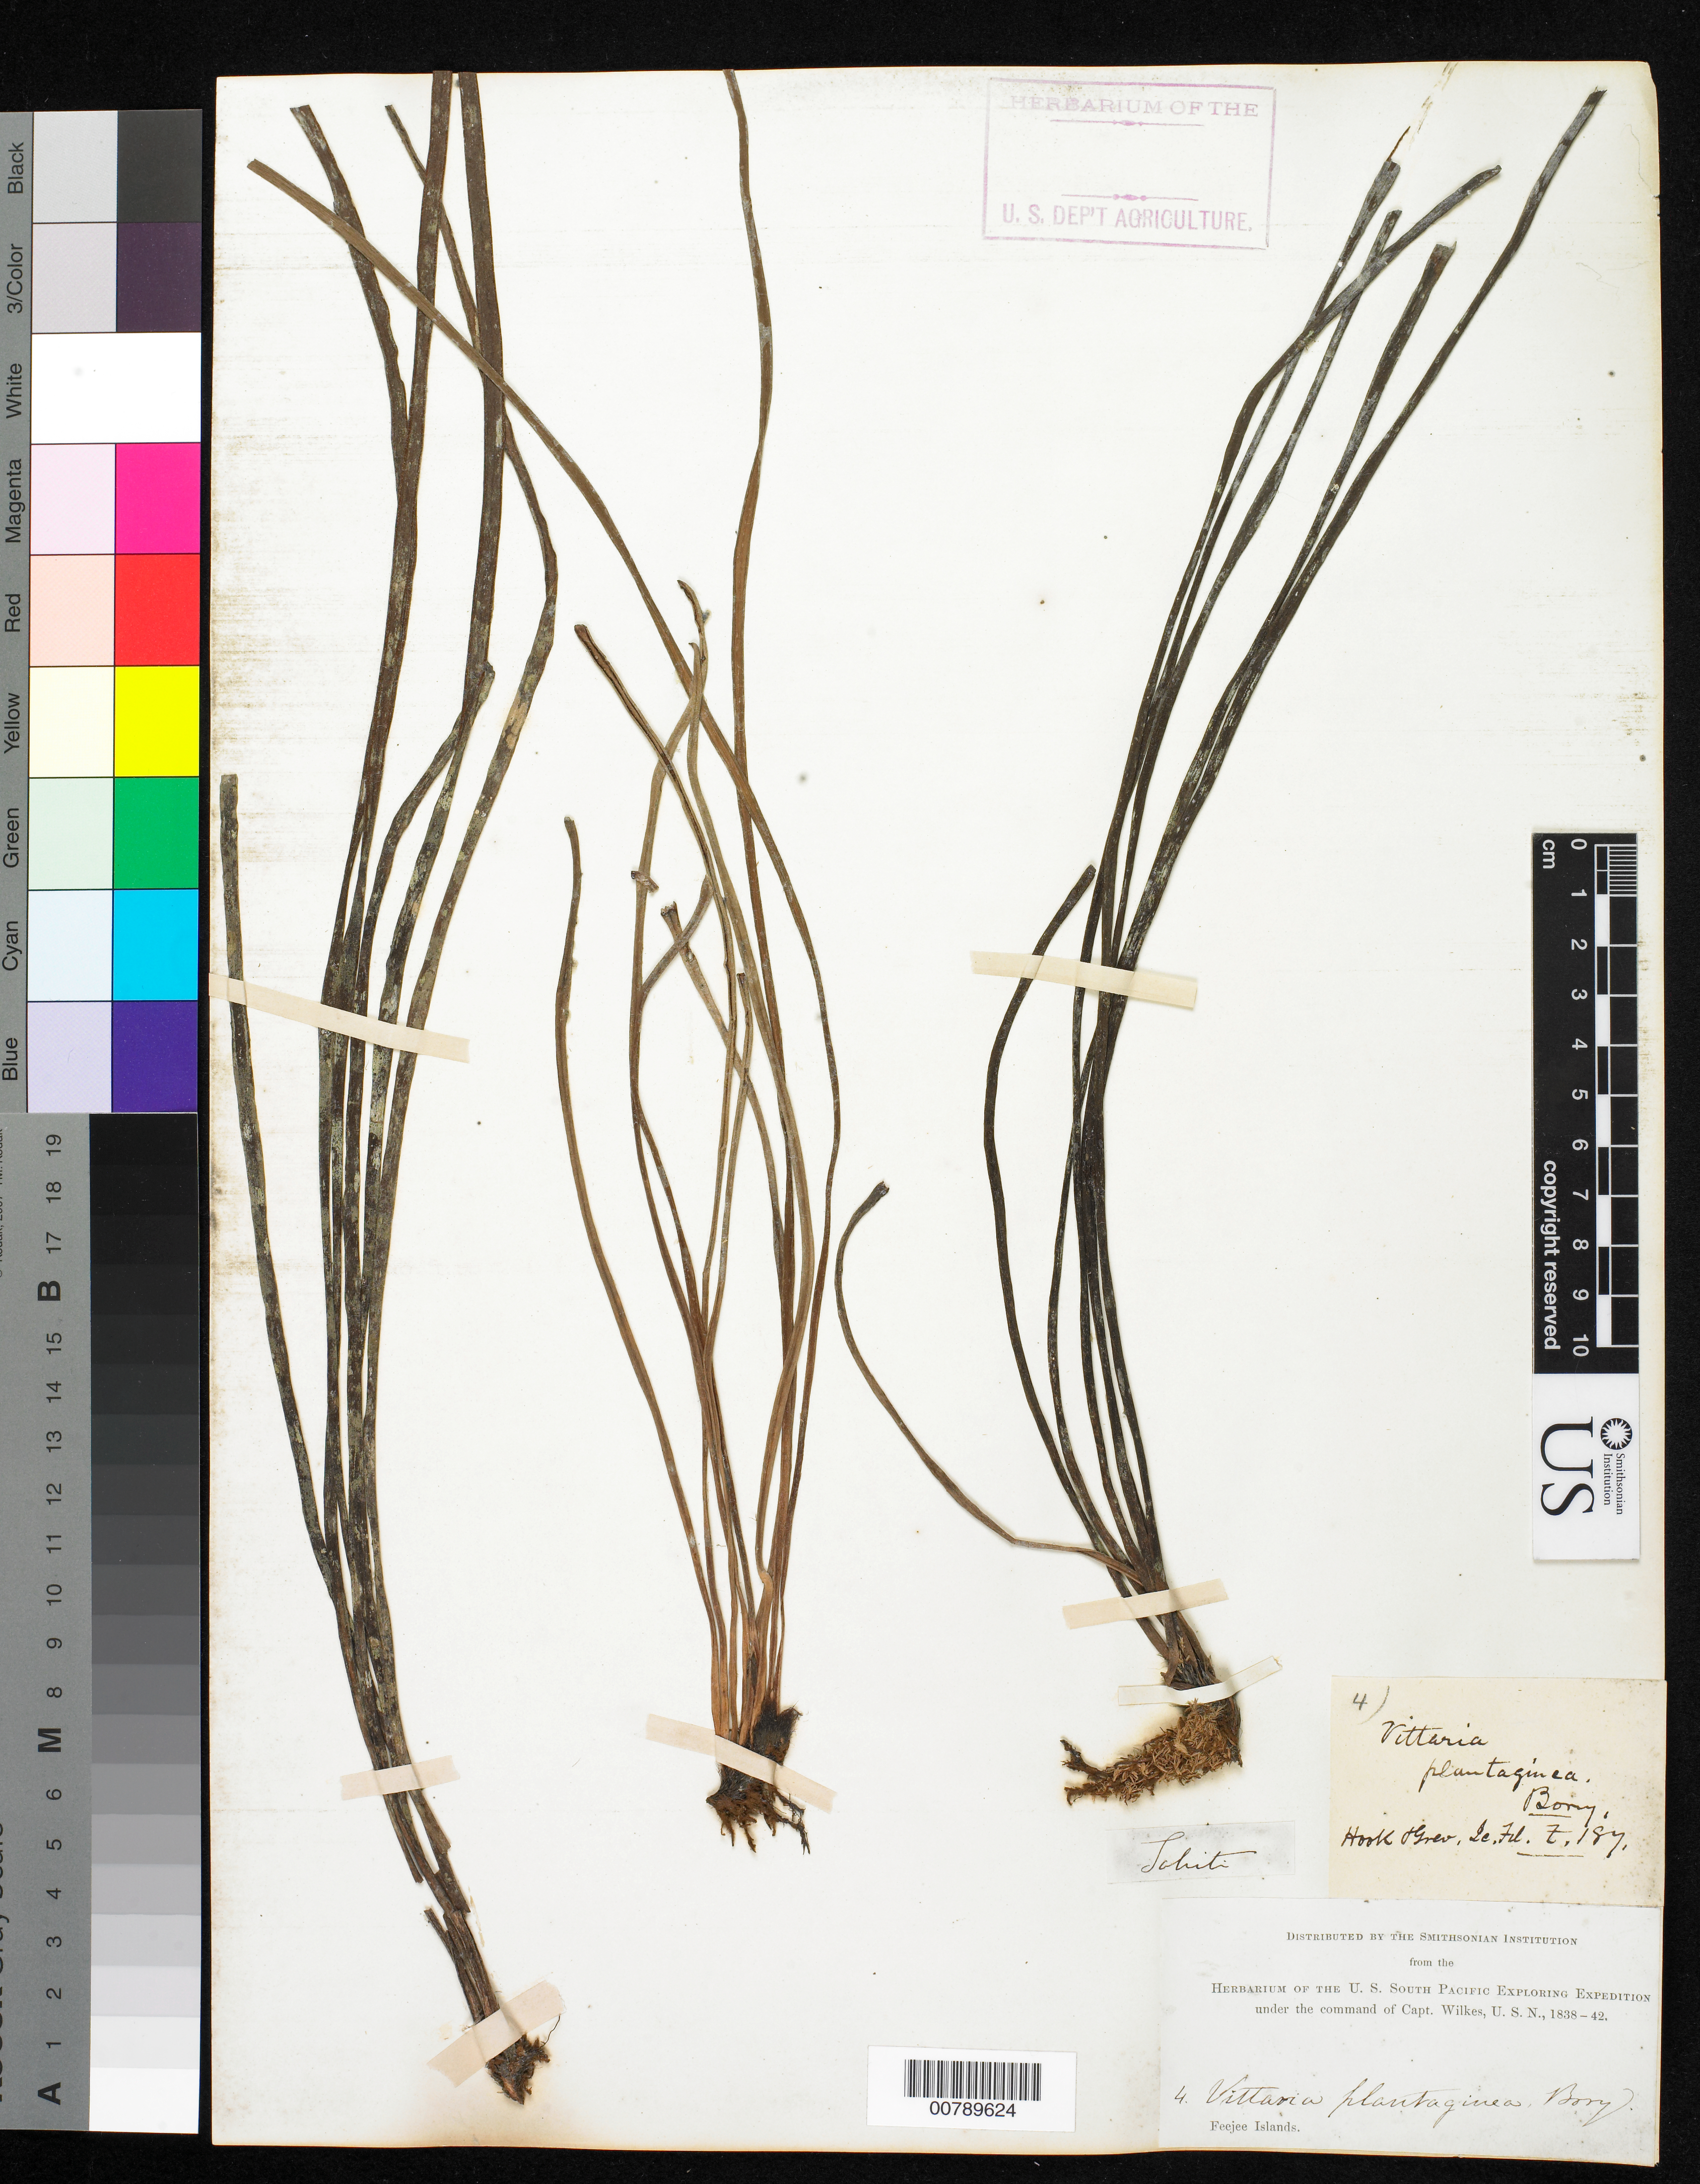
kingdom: Plantae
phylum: Tracheophyta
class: Polypodiopsida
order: Polypodiales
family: Pteridaceae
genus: Haplopteris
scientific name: Haplopteris elongata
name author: (Sw.) Crane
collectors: Wilkes Explor. Exped.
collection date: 1838/1842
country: Fiji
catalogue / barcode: US 98646